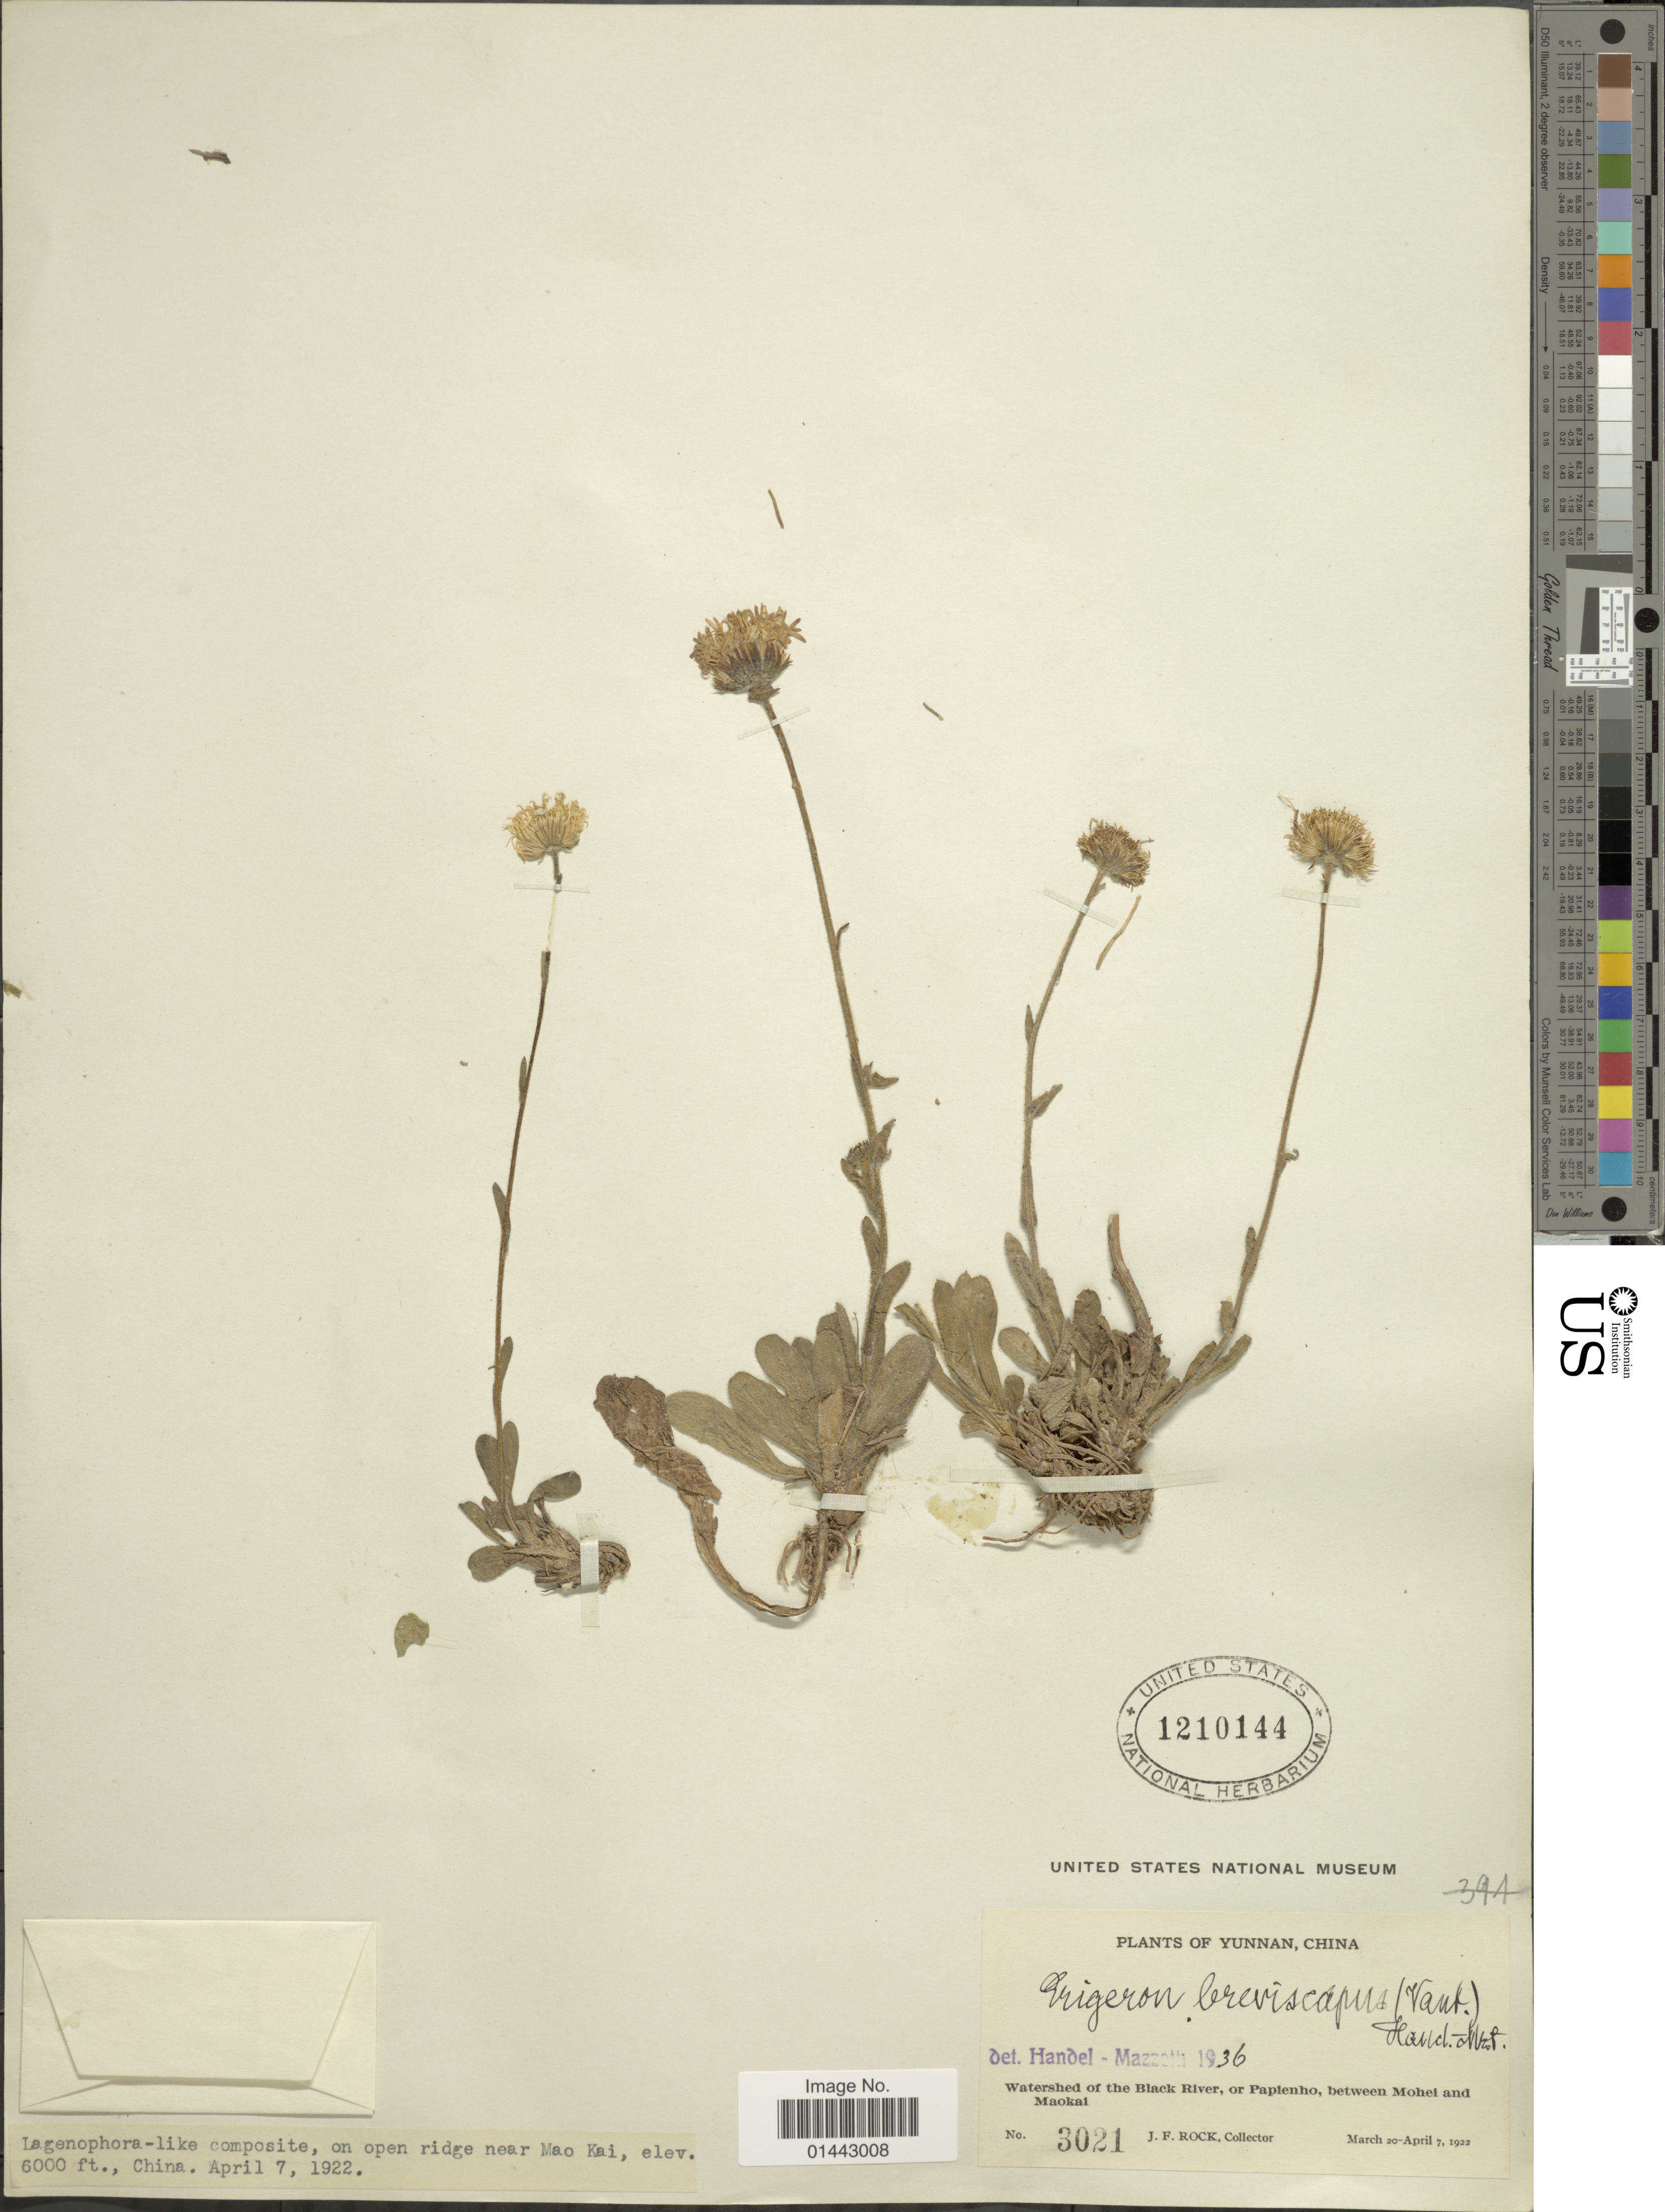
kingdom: Plantae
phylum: Tracheophyta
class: Magnoliopsida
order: Asterales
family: Asteraceae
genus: Erigeron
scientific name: Erigeron breviscapus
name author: (Vaniot) Hand.-Mazz.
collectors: J. Rock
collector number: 3021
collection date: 1922-04-07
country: China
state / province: Yunnan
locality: Watershed of the Black River, or Papienho, between Mohei and Maokai, on open ridge near Mao Kai.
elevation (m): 1829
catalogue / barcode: US 1210144